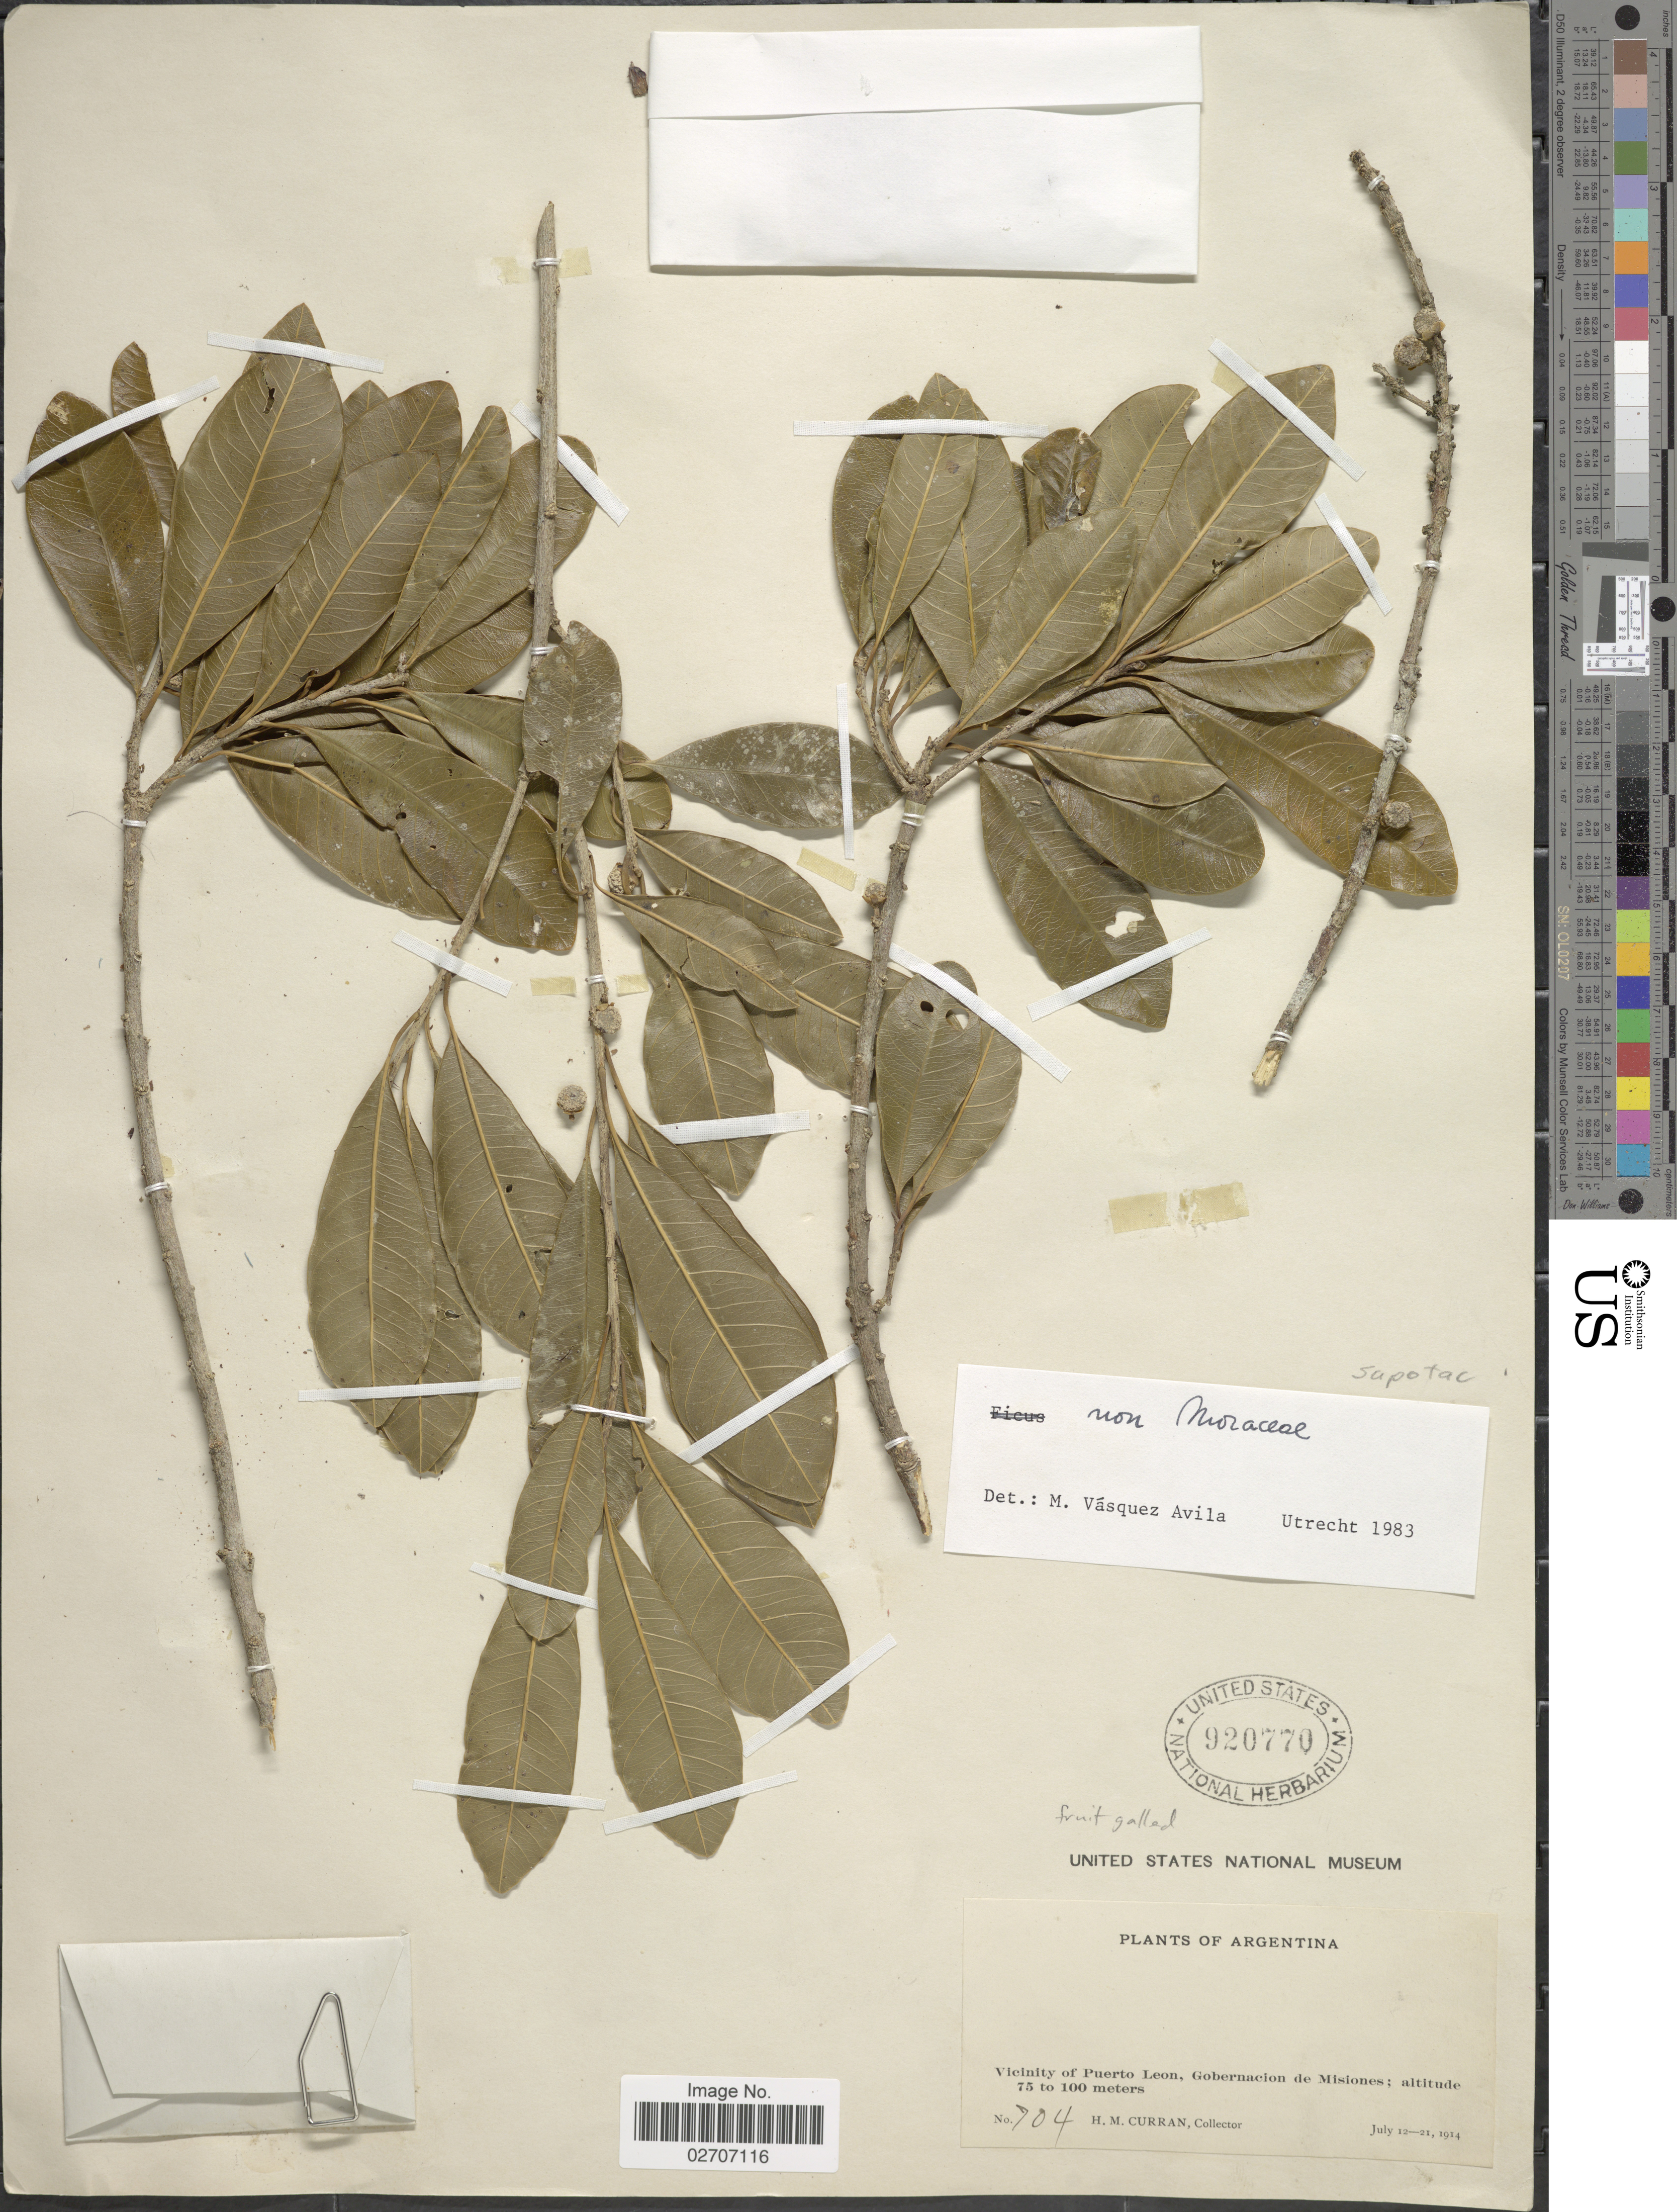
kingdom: Plantae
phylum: Tracheophyta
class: Magnoliopsida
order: Ericales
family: Sapotaceae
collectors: H. M. Curran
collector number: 704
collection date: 1914-07-12/1914-07-21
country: Argentina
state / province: Misiones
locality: Vicinity of Puerto Leon, Gobernacion de Misiones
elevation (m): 75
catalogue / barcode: US 920770